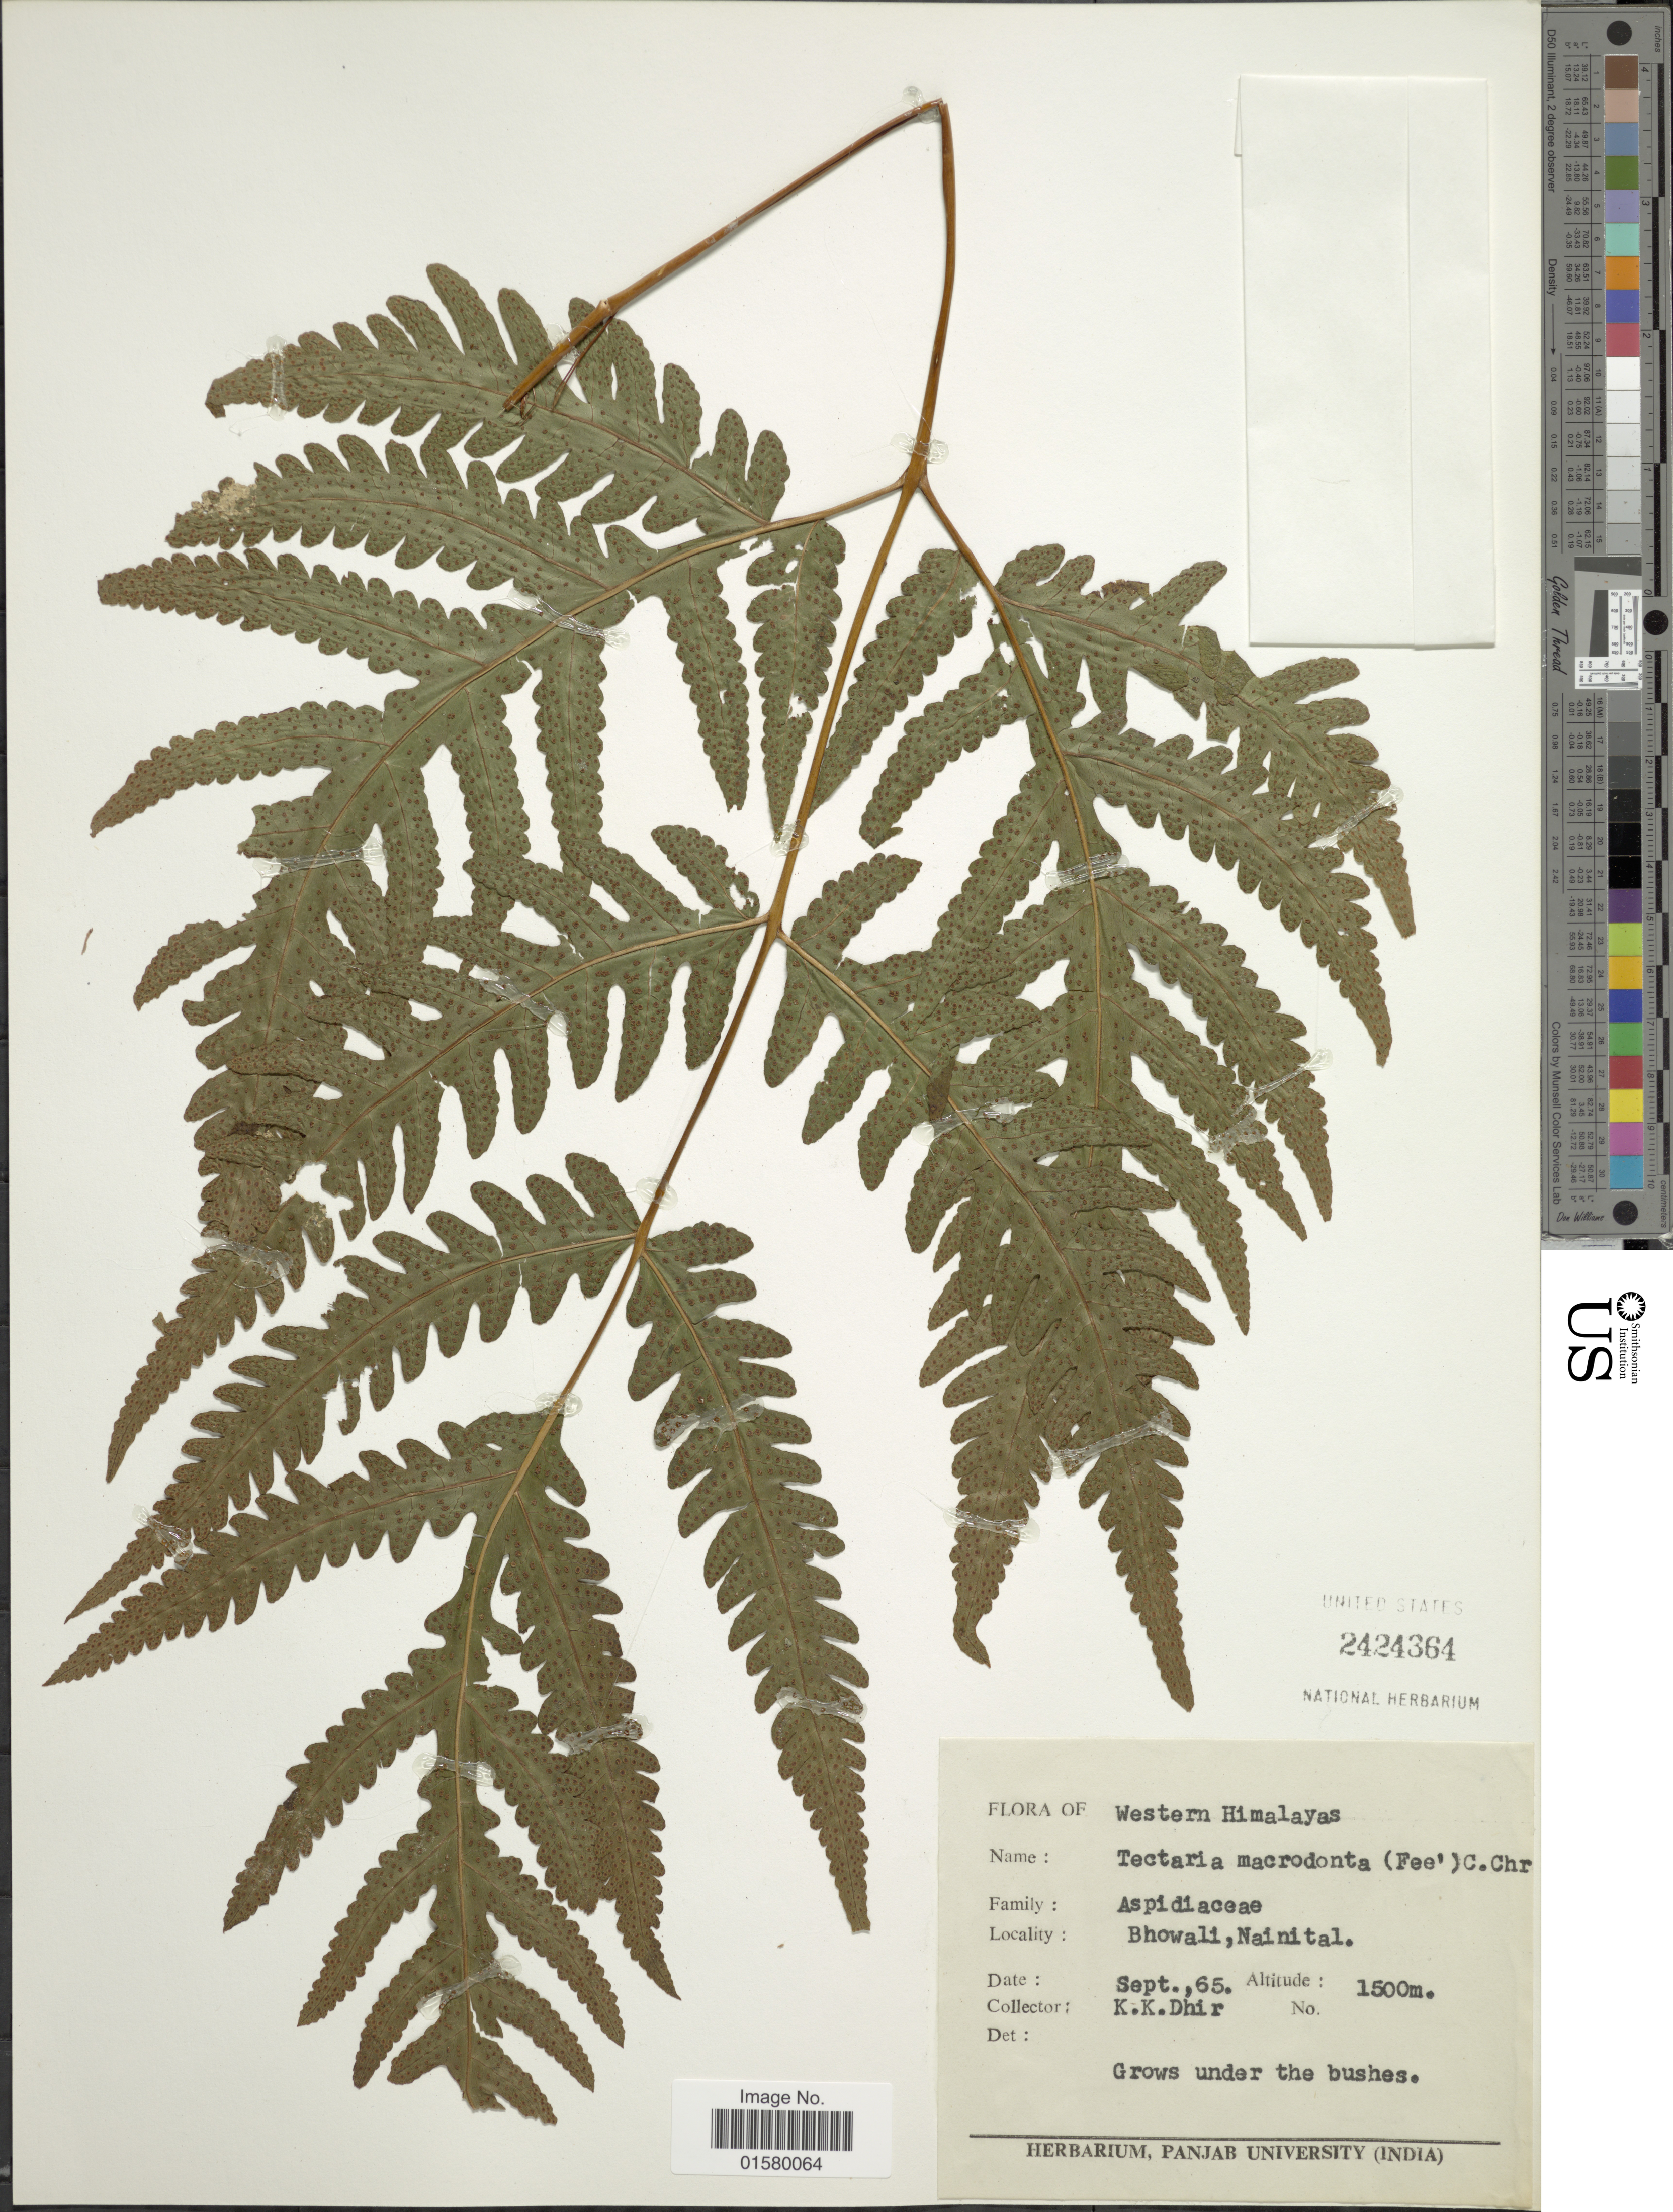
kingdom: Plantae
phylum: Tracheophyta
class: Polypodiopsida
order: Polypodiales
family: Tectariaceae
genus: Tectaria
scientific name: Tectaria coadunata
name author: (J. Sm.) C. Chr.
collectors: K. Dhir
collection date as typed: Transcribed d/m/y: /9/65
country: India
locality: Western Himalaya, Bhowali, Nainital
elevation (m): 1500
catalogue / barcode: US 2424364